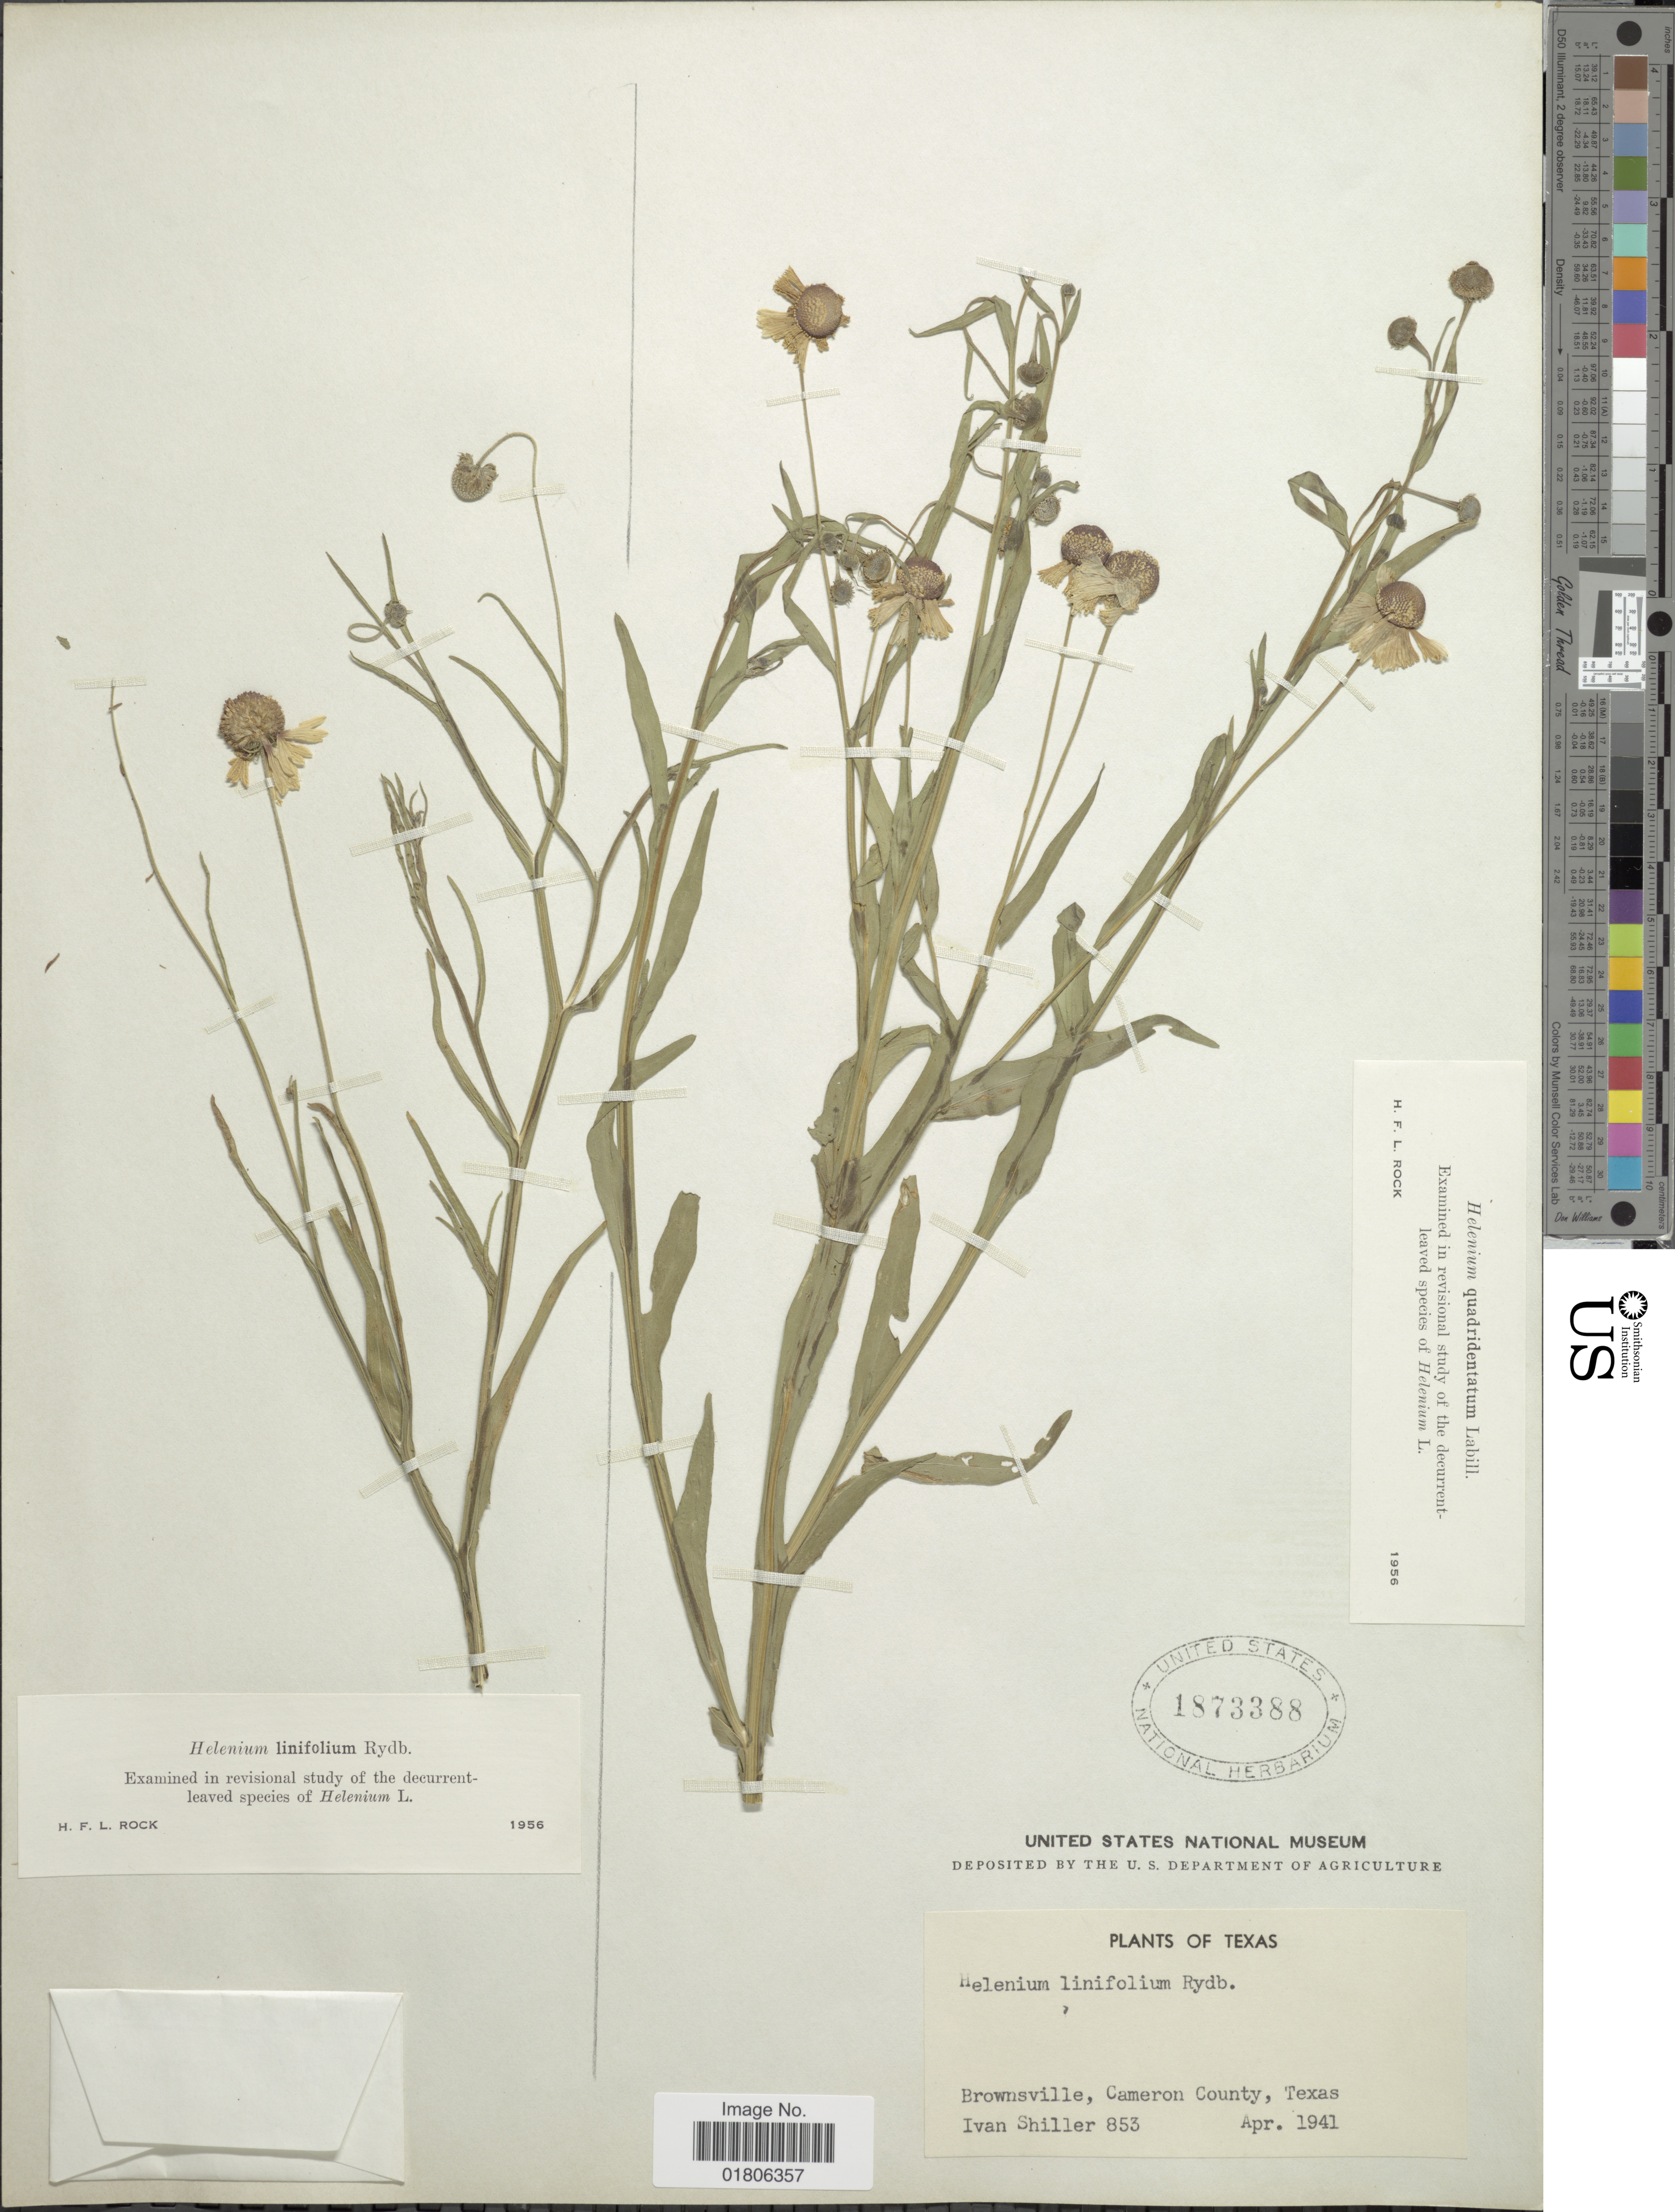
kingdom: Plantae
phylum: Tracheophyta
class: Magnoliopsida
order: Asterales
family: Asteraceae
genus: Helenium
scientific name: Helenium linifolium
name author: Rydb.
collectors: I. Shiller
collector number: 853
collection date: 1941-04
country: United States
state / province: Texas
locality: Brownsville, Cameron County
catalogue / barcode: US 1873388